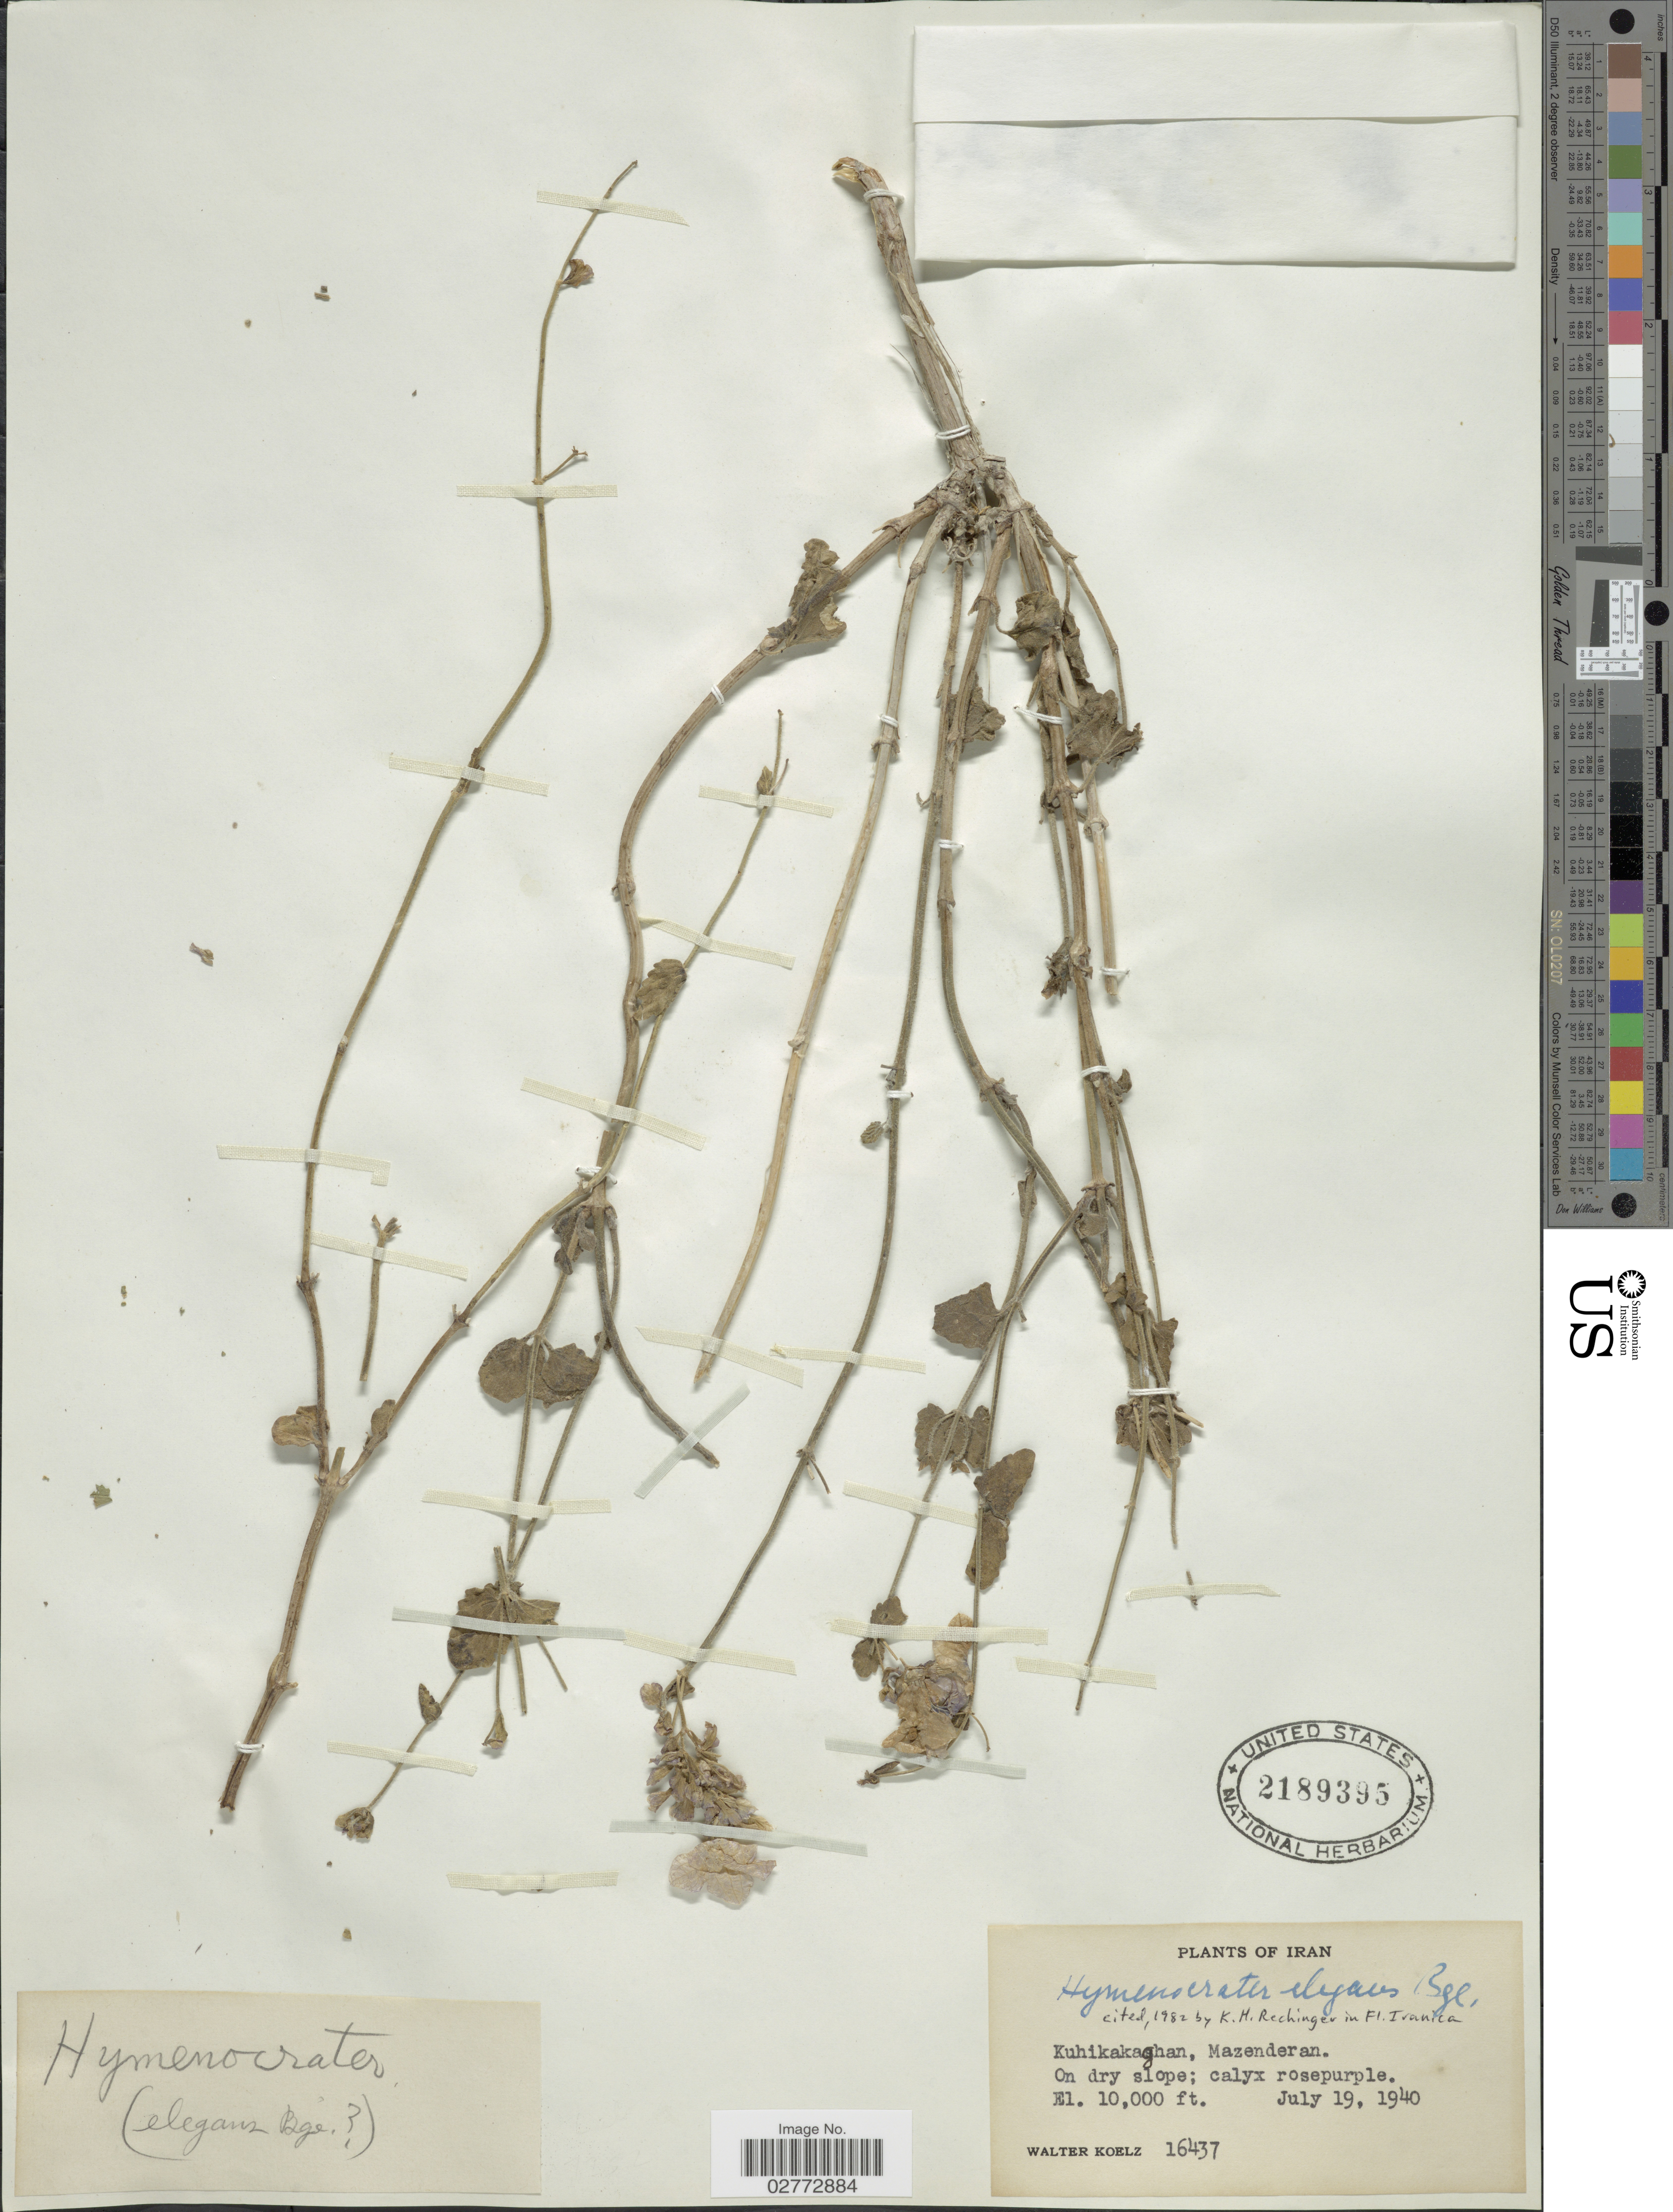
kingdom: Plantae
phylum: Tracheophyta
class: Magnoliopsida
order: Lamiales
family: Lamiaceae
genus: Hymenocrater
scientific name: Hymenocrater elegans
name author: Bunge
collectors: W. N. Koelz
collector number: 16437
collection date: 1940-07-19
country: Iran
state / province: Mazandaran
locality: Kuhikakaghan, Mazenderan.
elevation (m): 3048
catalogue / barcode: US 2189395